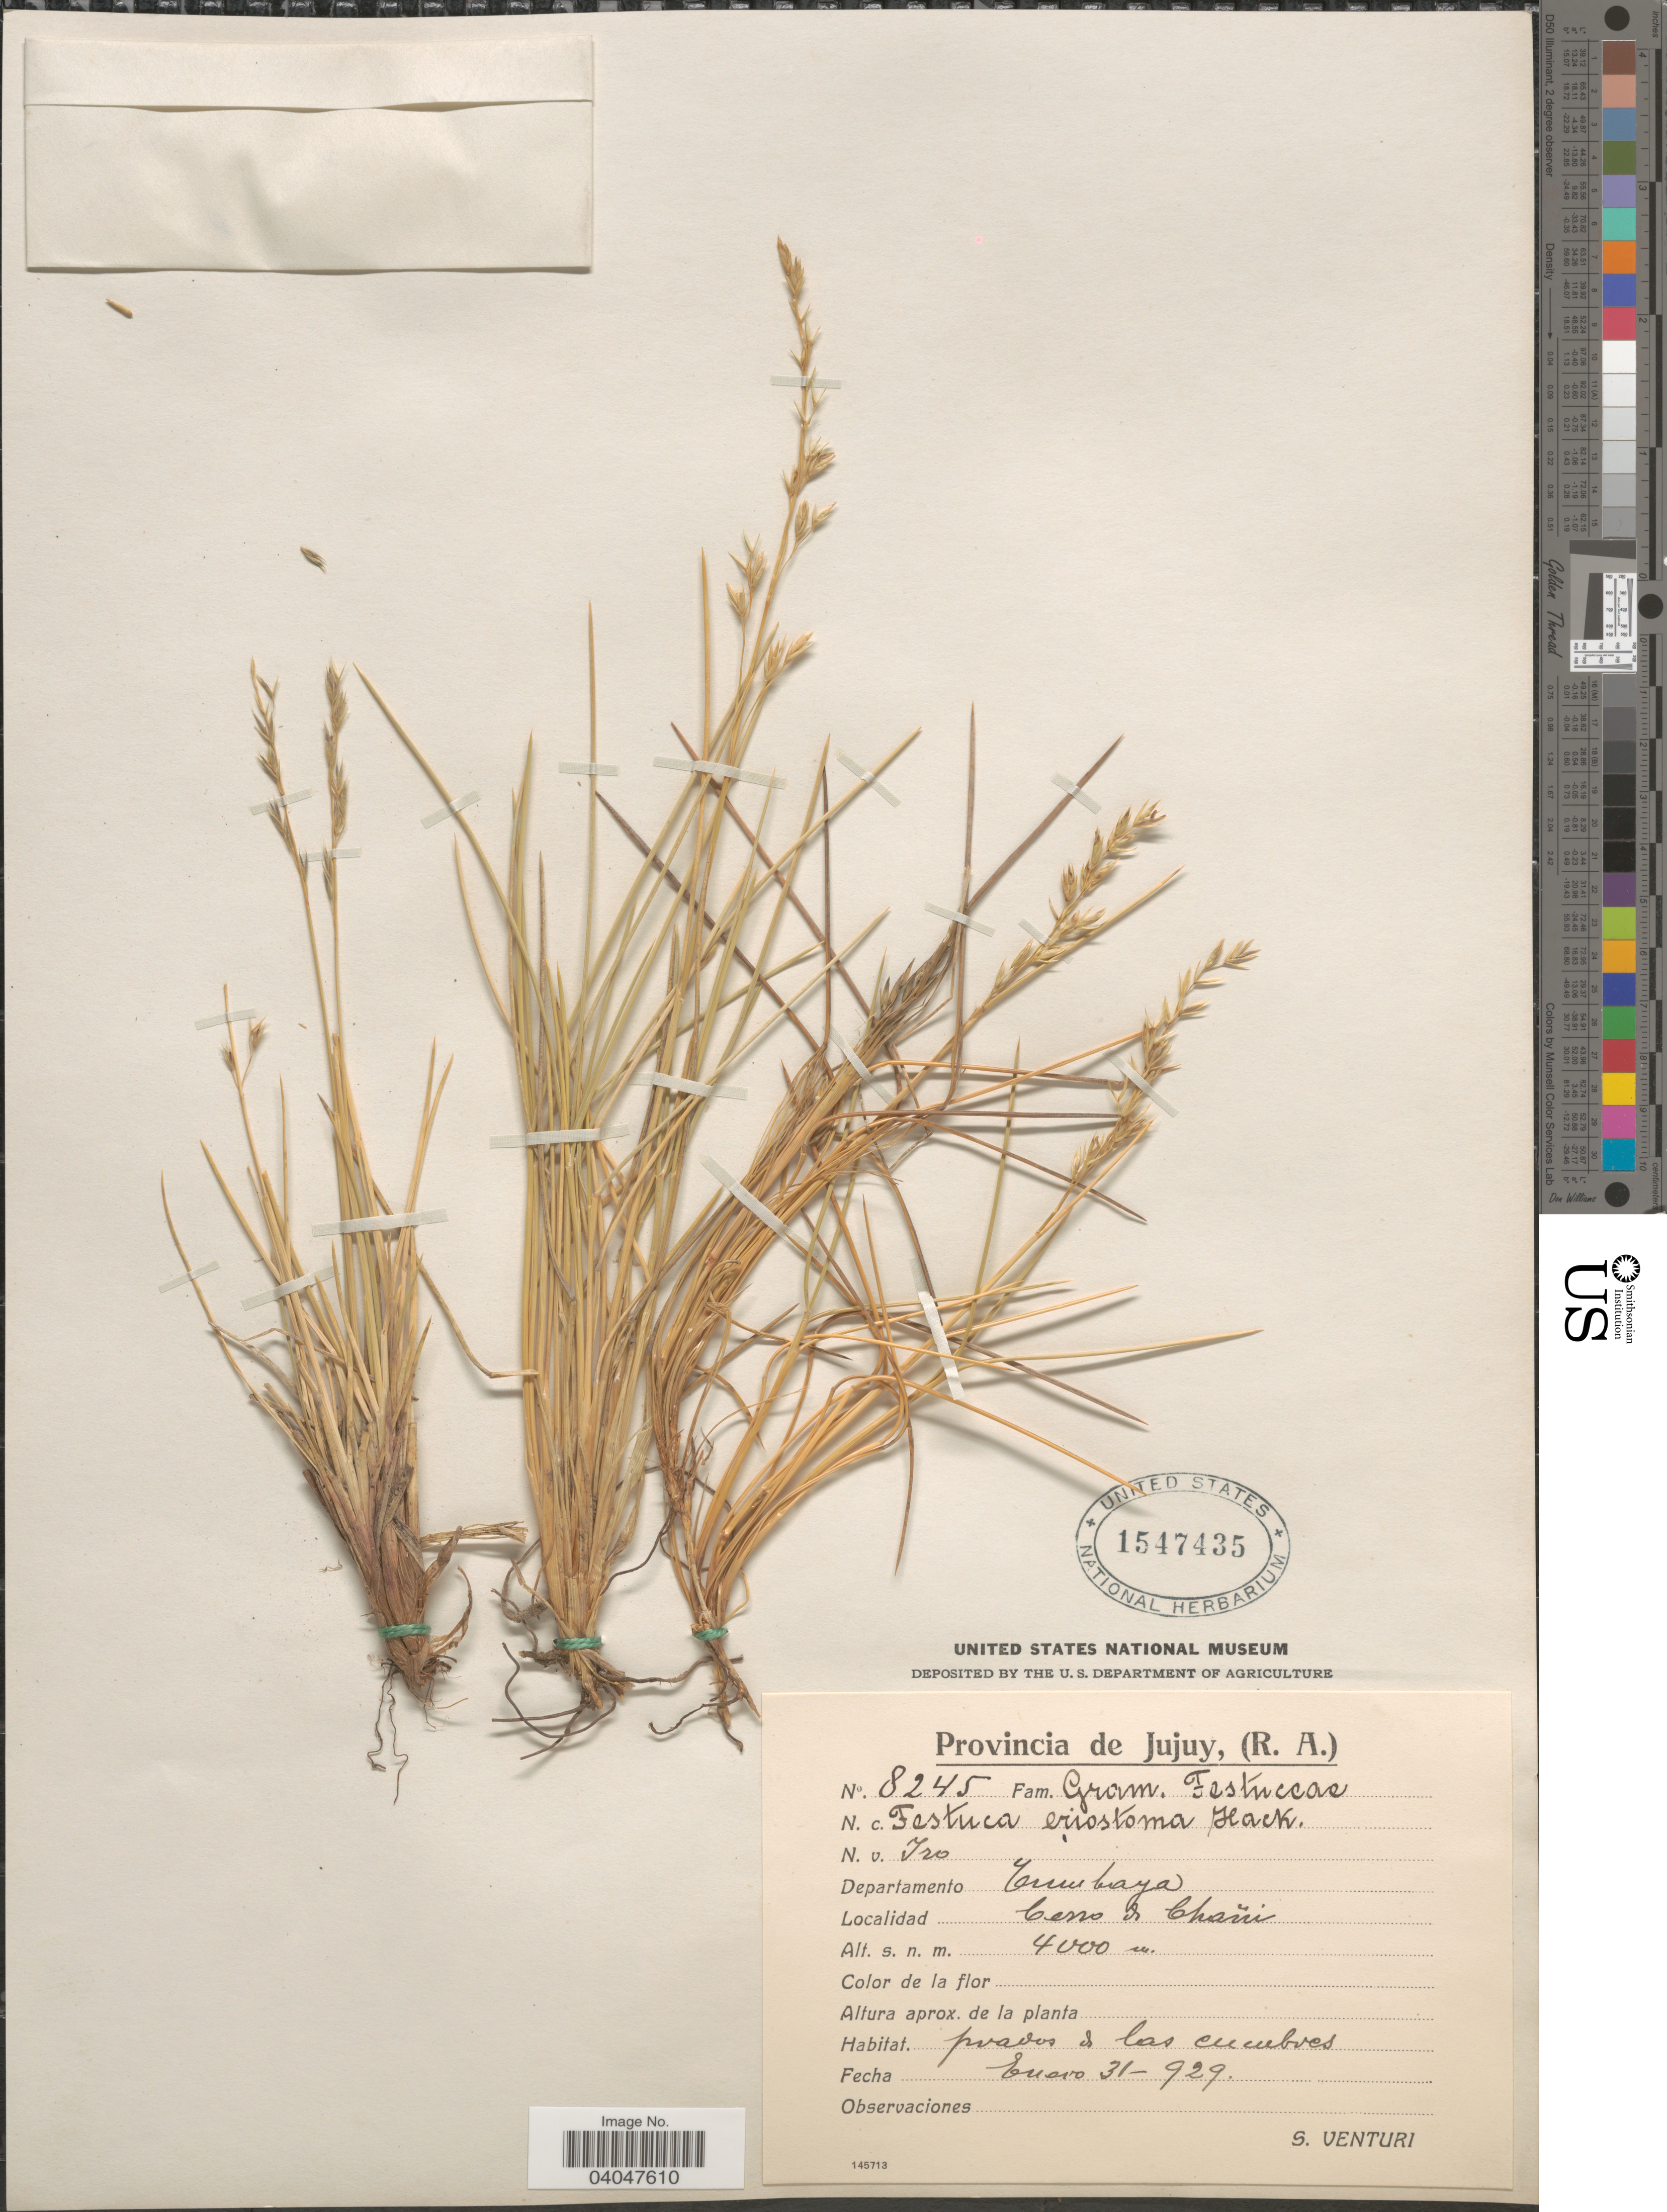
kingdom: Plantae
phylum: Tracheophyta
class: Liliopsida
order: Poales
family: Poaceae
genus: Festuca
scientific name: Festuca eriostoma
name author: Hack.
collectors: S. Venturi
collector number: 8245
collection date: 1929-01-31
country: Argentina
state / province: Jujuy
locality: Departamento Tumbaya. Cerro de Chañi.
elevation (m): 4000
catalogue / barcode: US 1547435